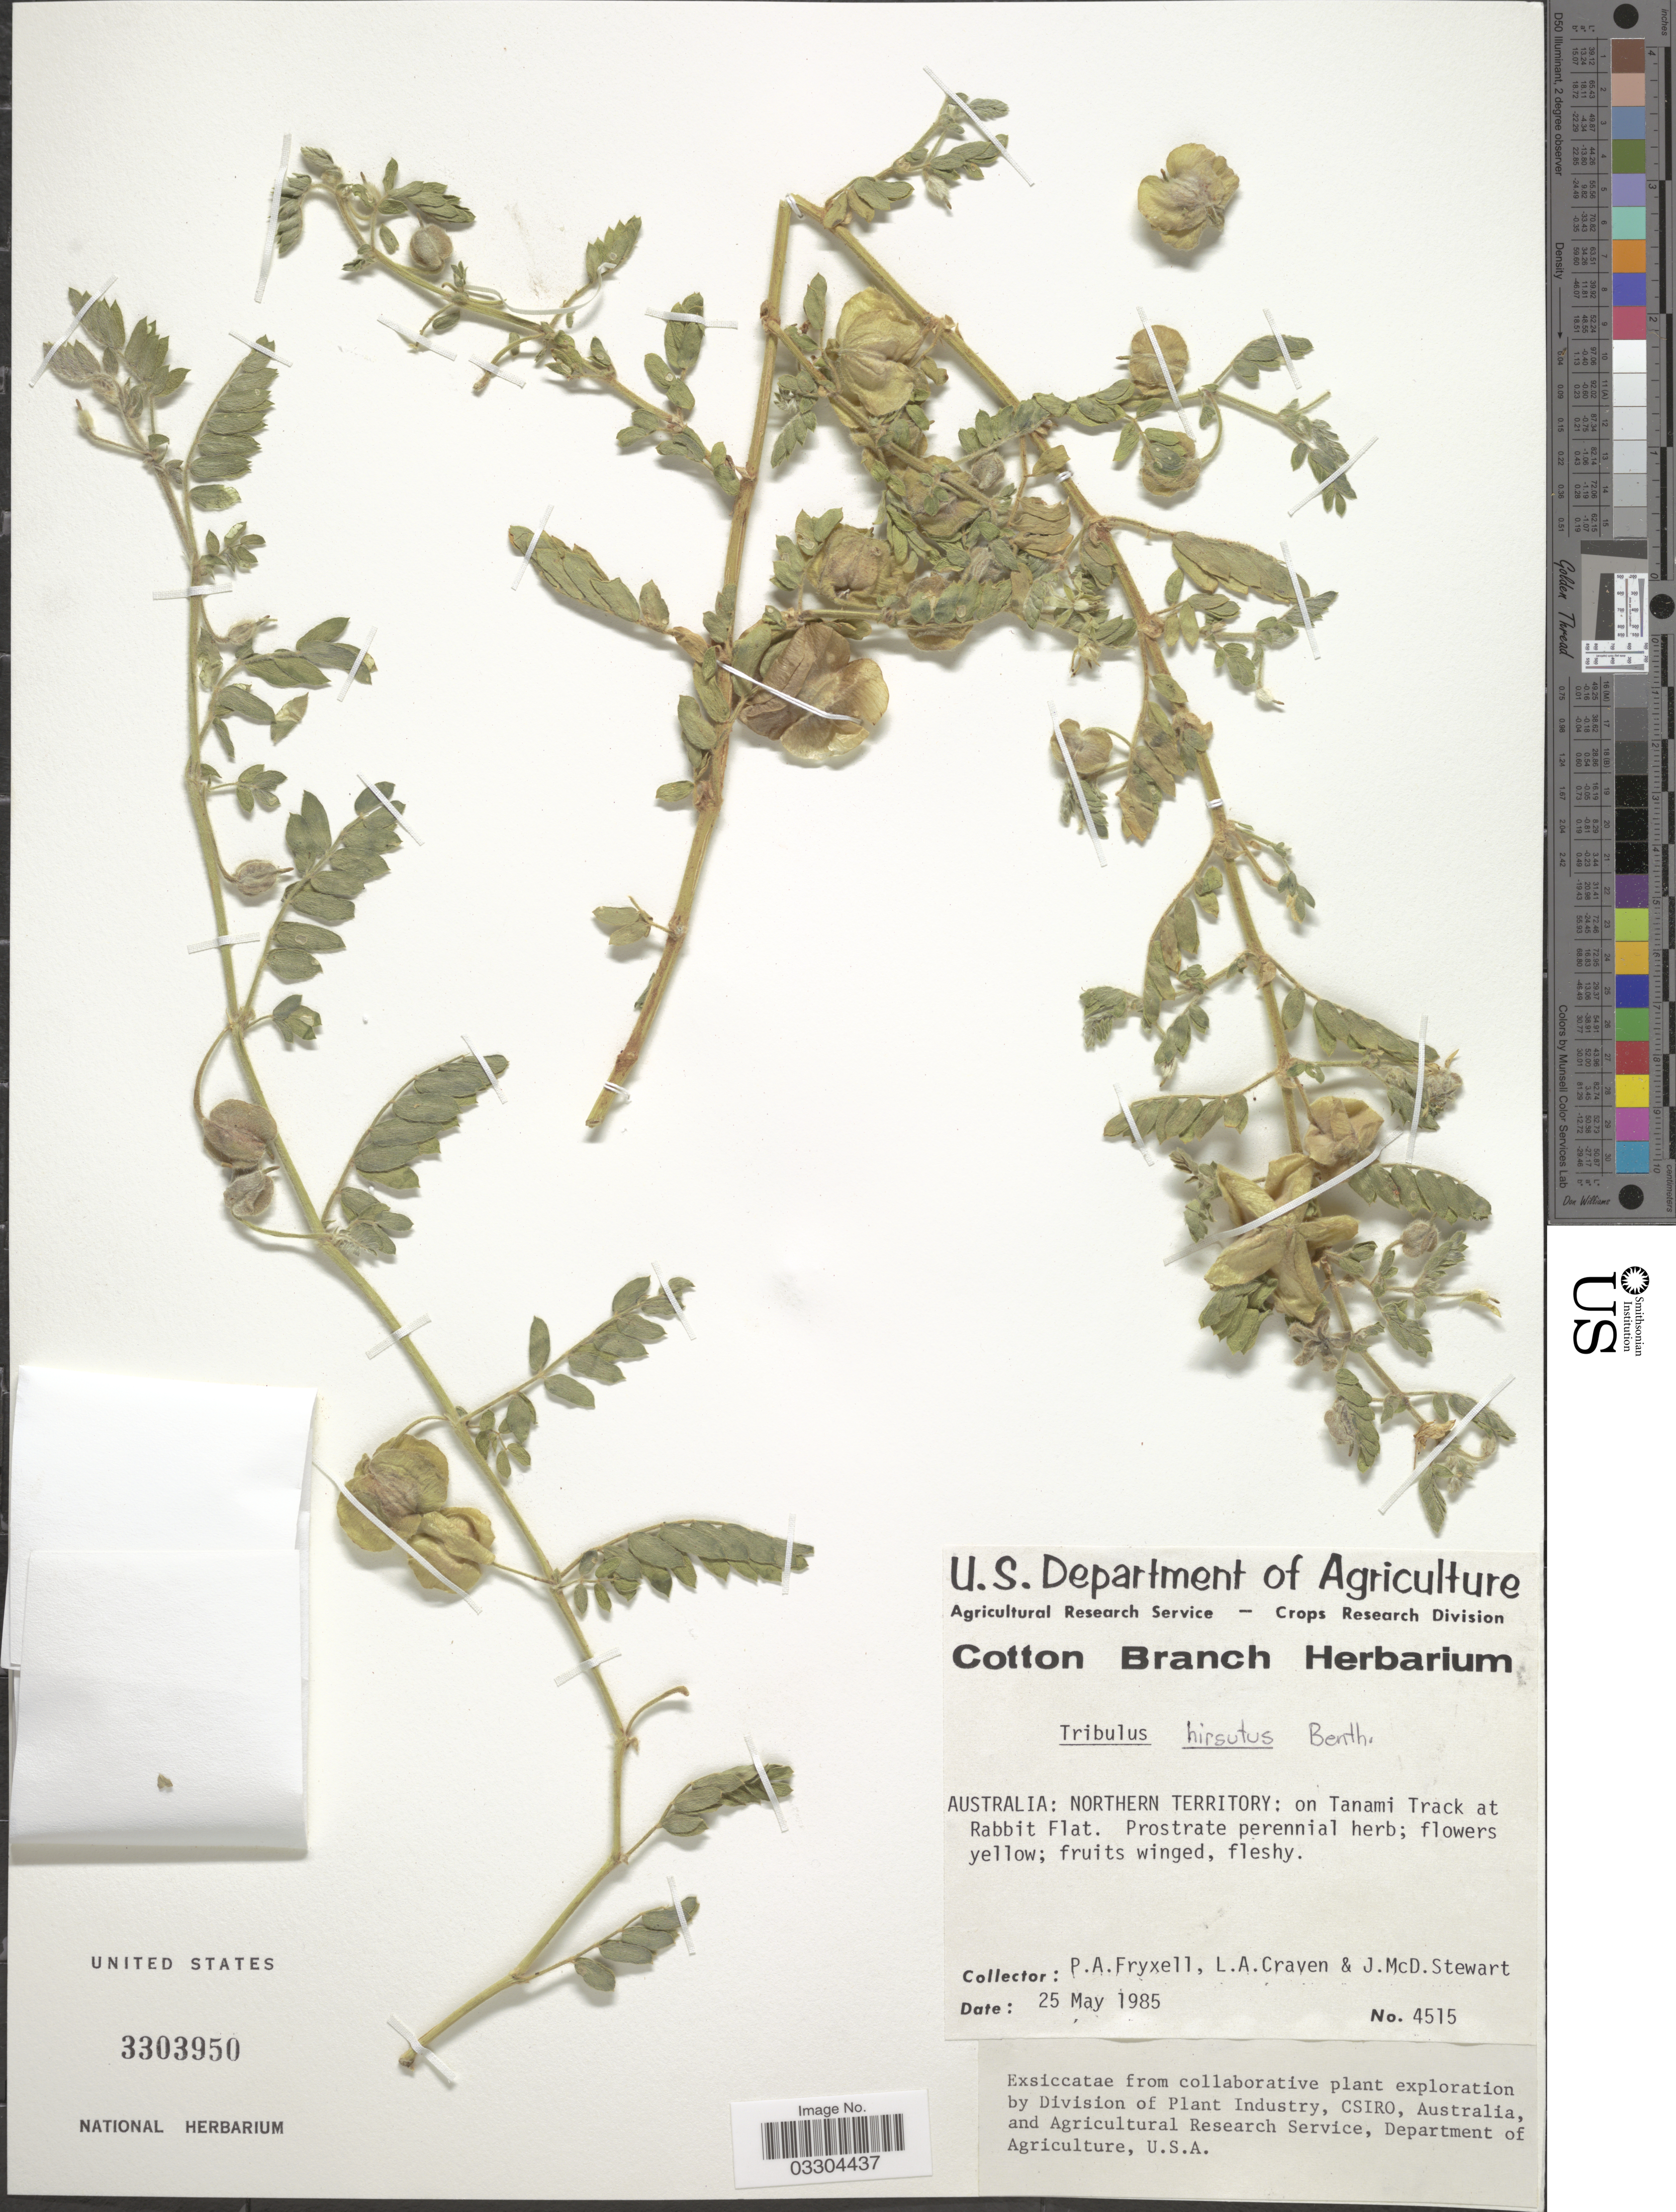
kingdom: Plantae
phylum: Tracheophyta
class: Magnoliopsida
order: Zygophyllales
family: Zygophyllaceae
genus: Tribulus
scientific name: Tribulus hirsutus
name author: Benth.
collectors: P. A. Fryxell, L. A. Craven & J. Stewart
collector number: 4515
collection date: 1985-05-25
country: Australia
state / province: Northern Territory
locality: On Tanami Track at Rabbit Flat.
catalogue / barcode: US 3303950